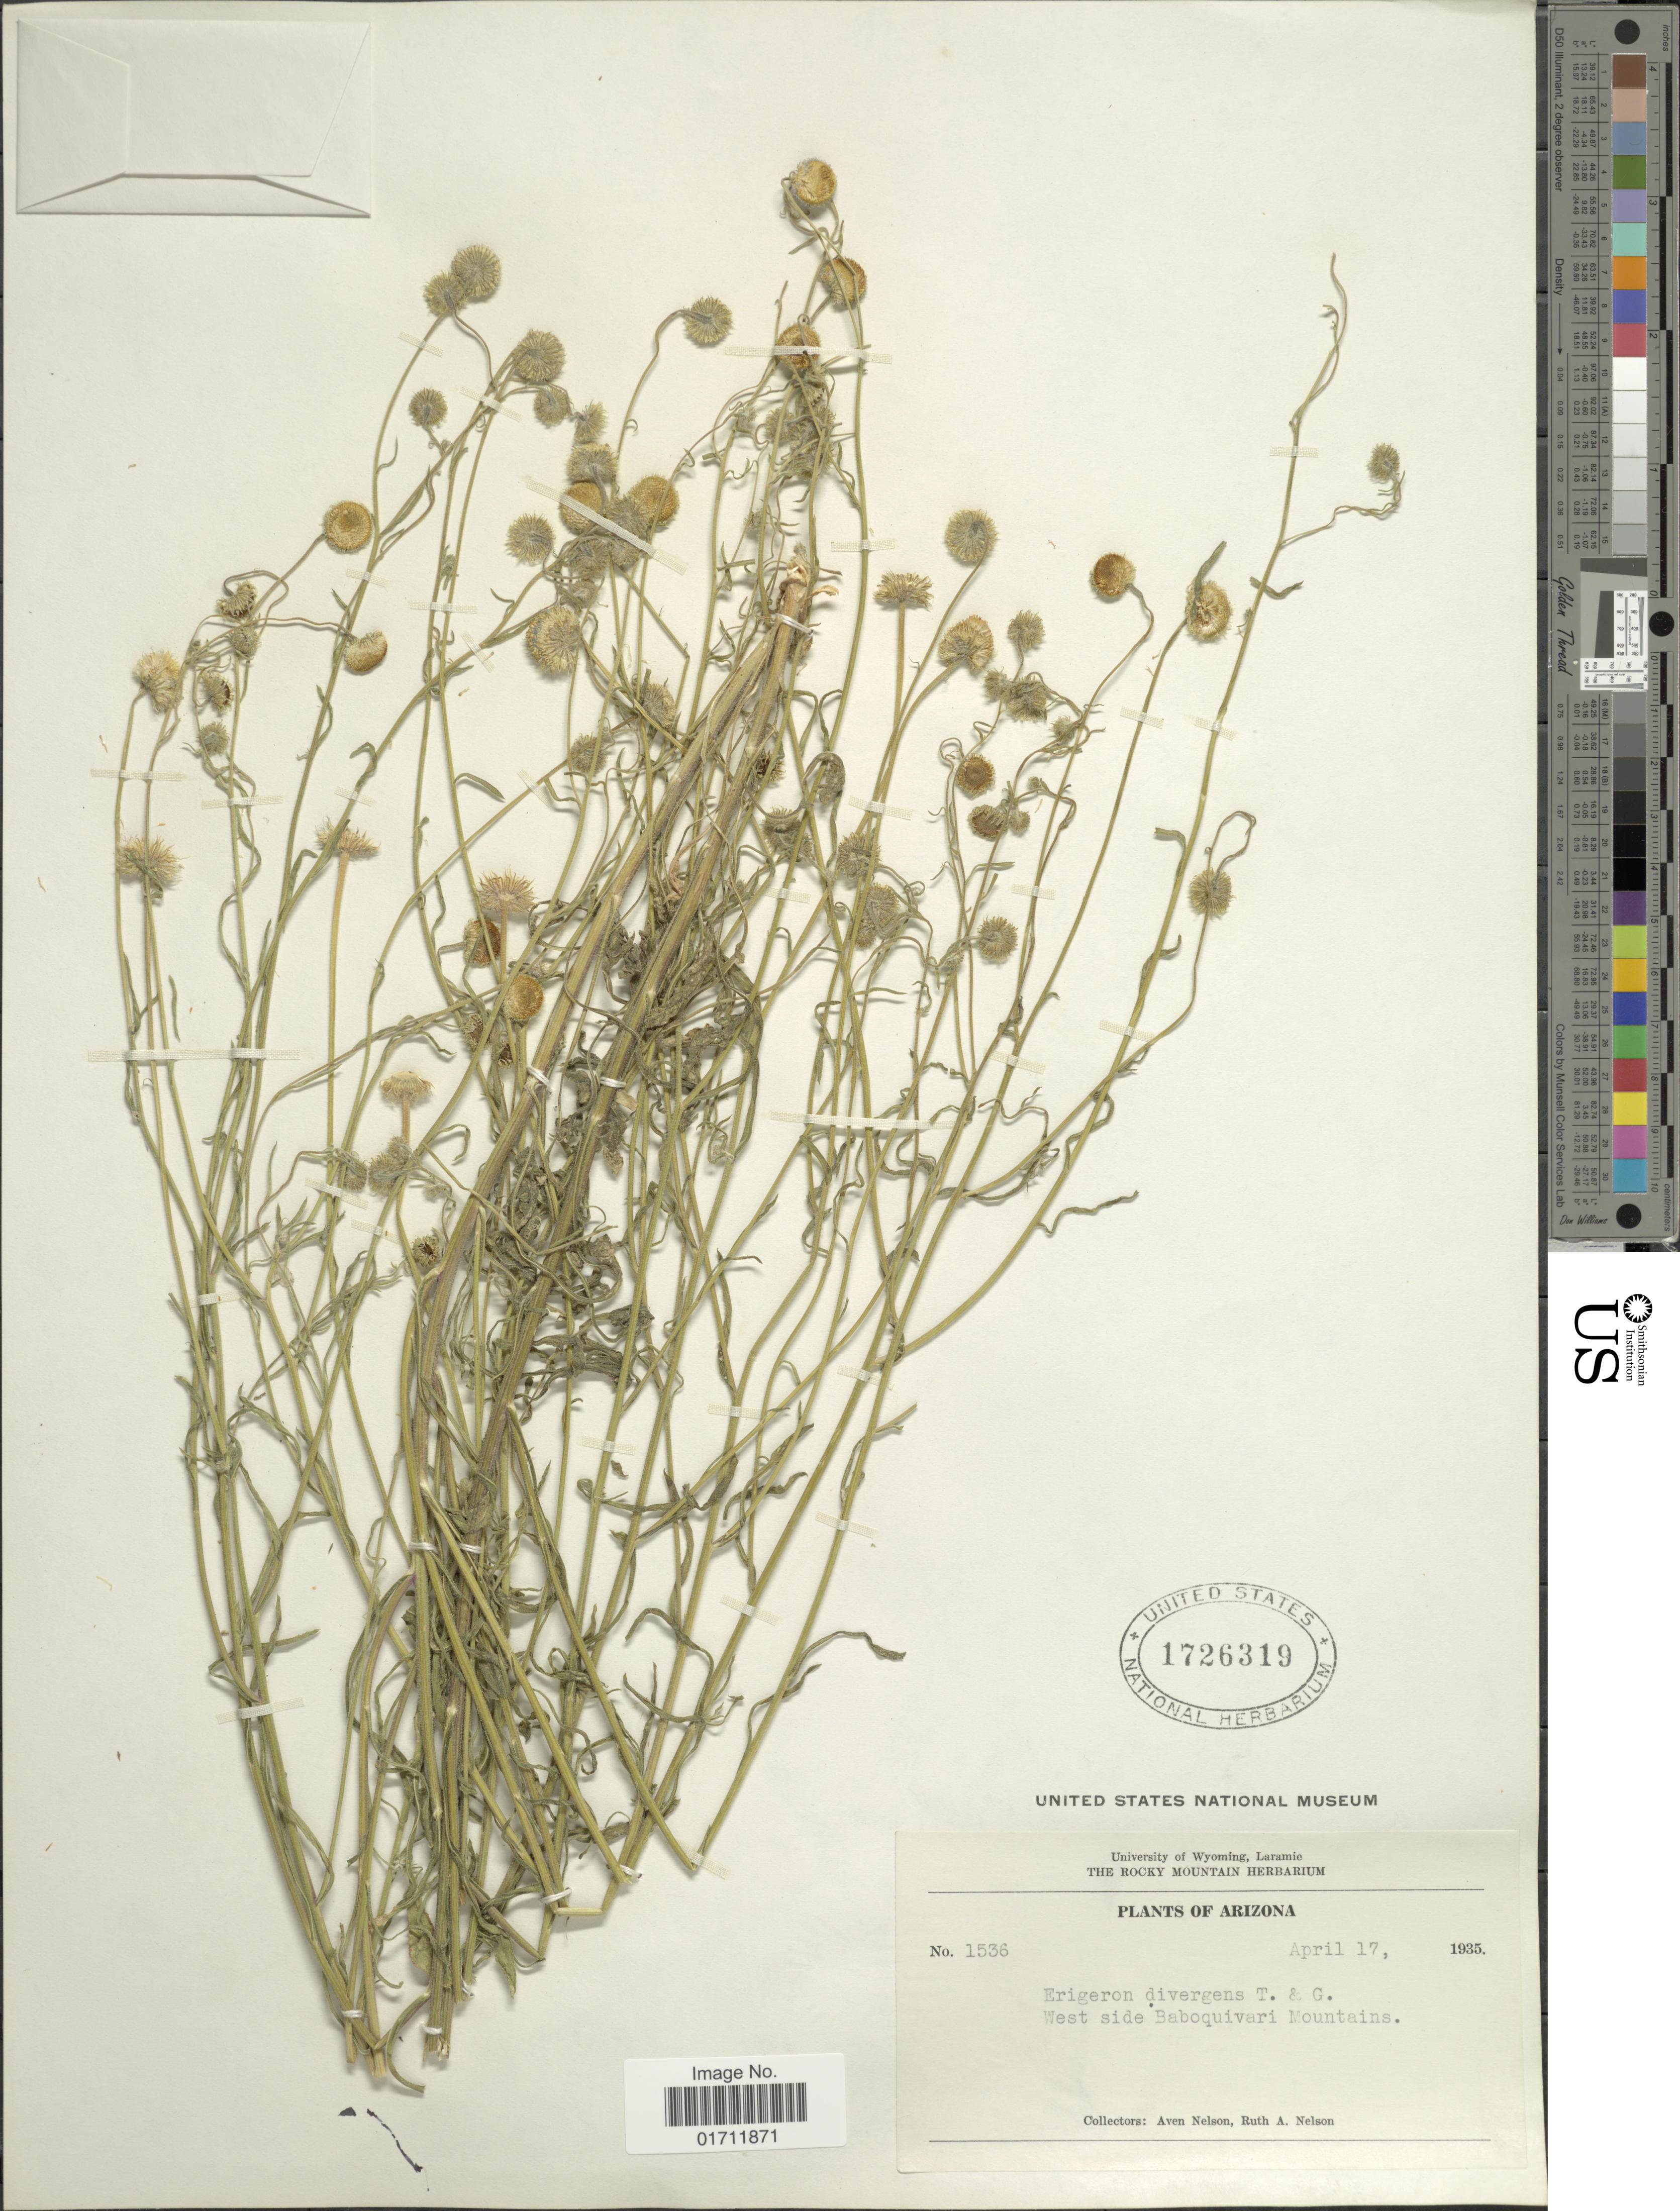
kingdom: Plantae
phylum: Tracheophyta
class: Magnoliopsida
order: Asterales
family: Asteraceae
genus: Erigeron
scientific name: Erigeron divergens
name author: Torr. & A. Gray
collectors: A. Nelson & R. A. Nelson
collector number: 1536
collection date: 1935-04-17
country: United States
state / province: Arizona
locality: West side Baboquivari Mountains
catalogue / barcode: US 1726319